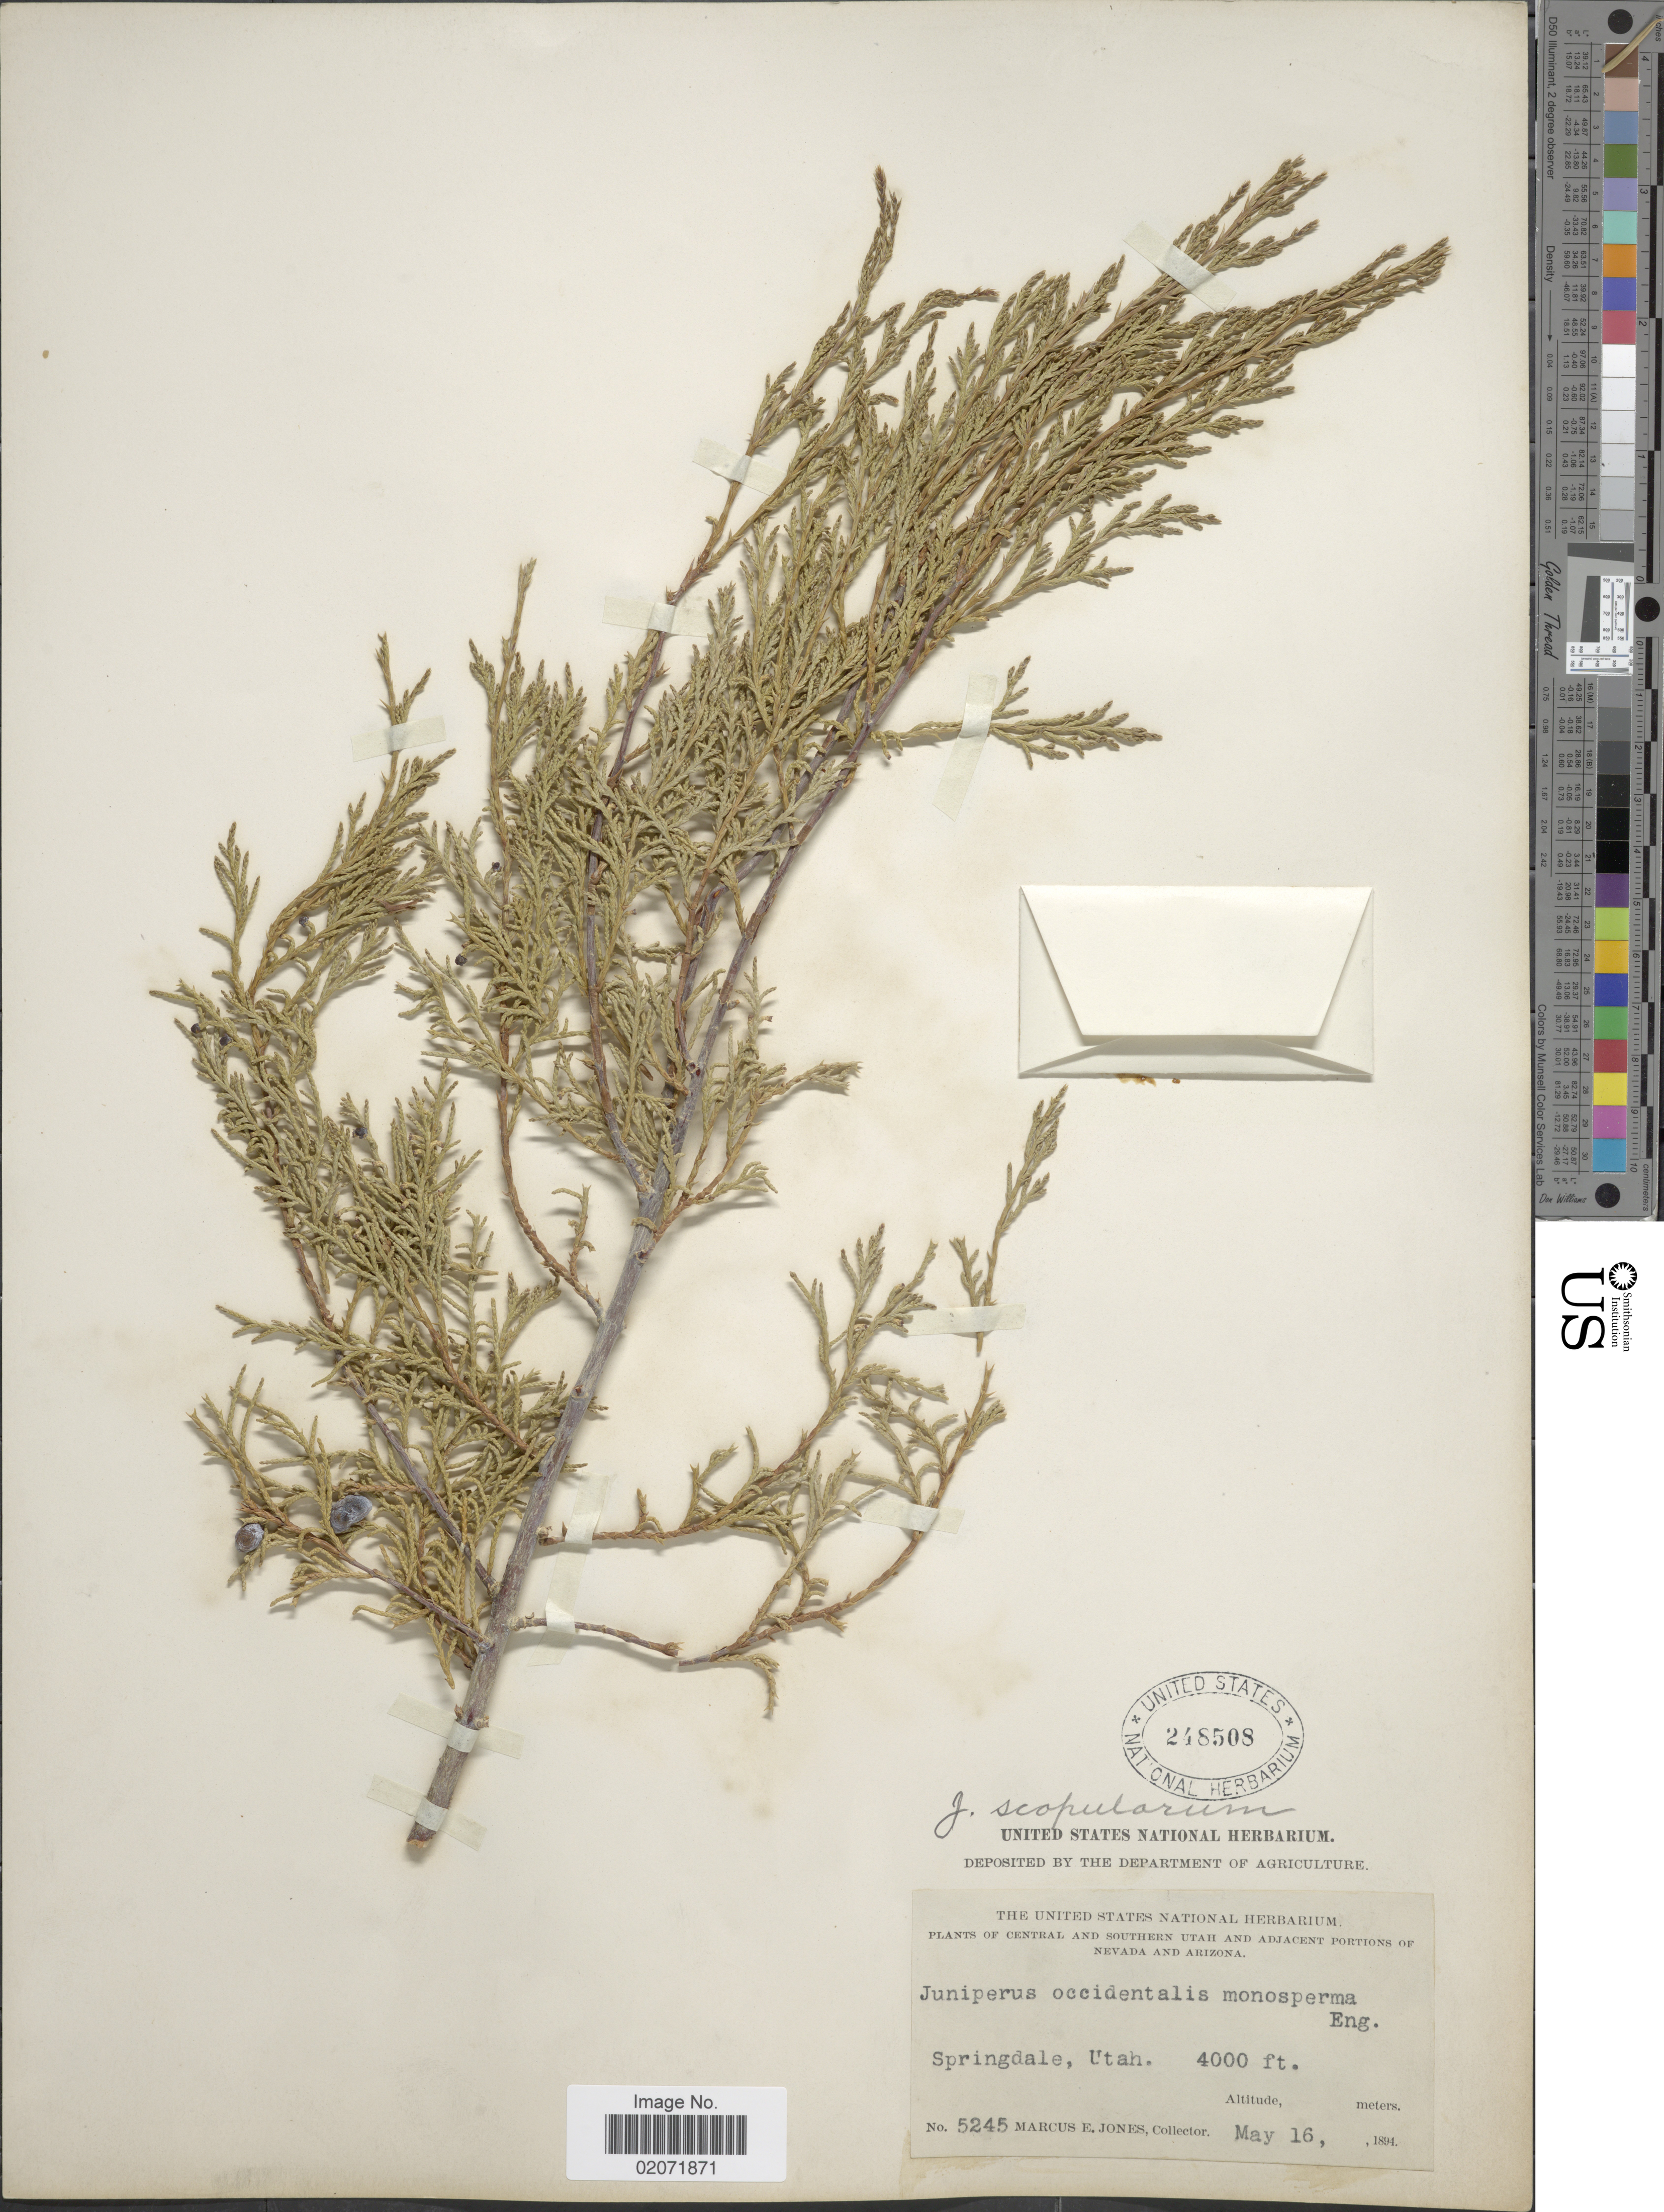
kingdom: Plantae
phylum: Tracheophyta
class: Pinopsida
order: Pinales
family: Cupressaceae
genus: Juniperus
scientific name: Juniperus scopulorum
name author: Sarg.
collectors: M. E. Jones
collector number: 5245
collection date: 1894-05-16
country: United States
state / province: Utah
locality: Central and Southern Utah and Adjacent Portions of Nevada and Arizona, Springdale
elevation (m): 1219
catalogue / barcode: US 248508